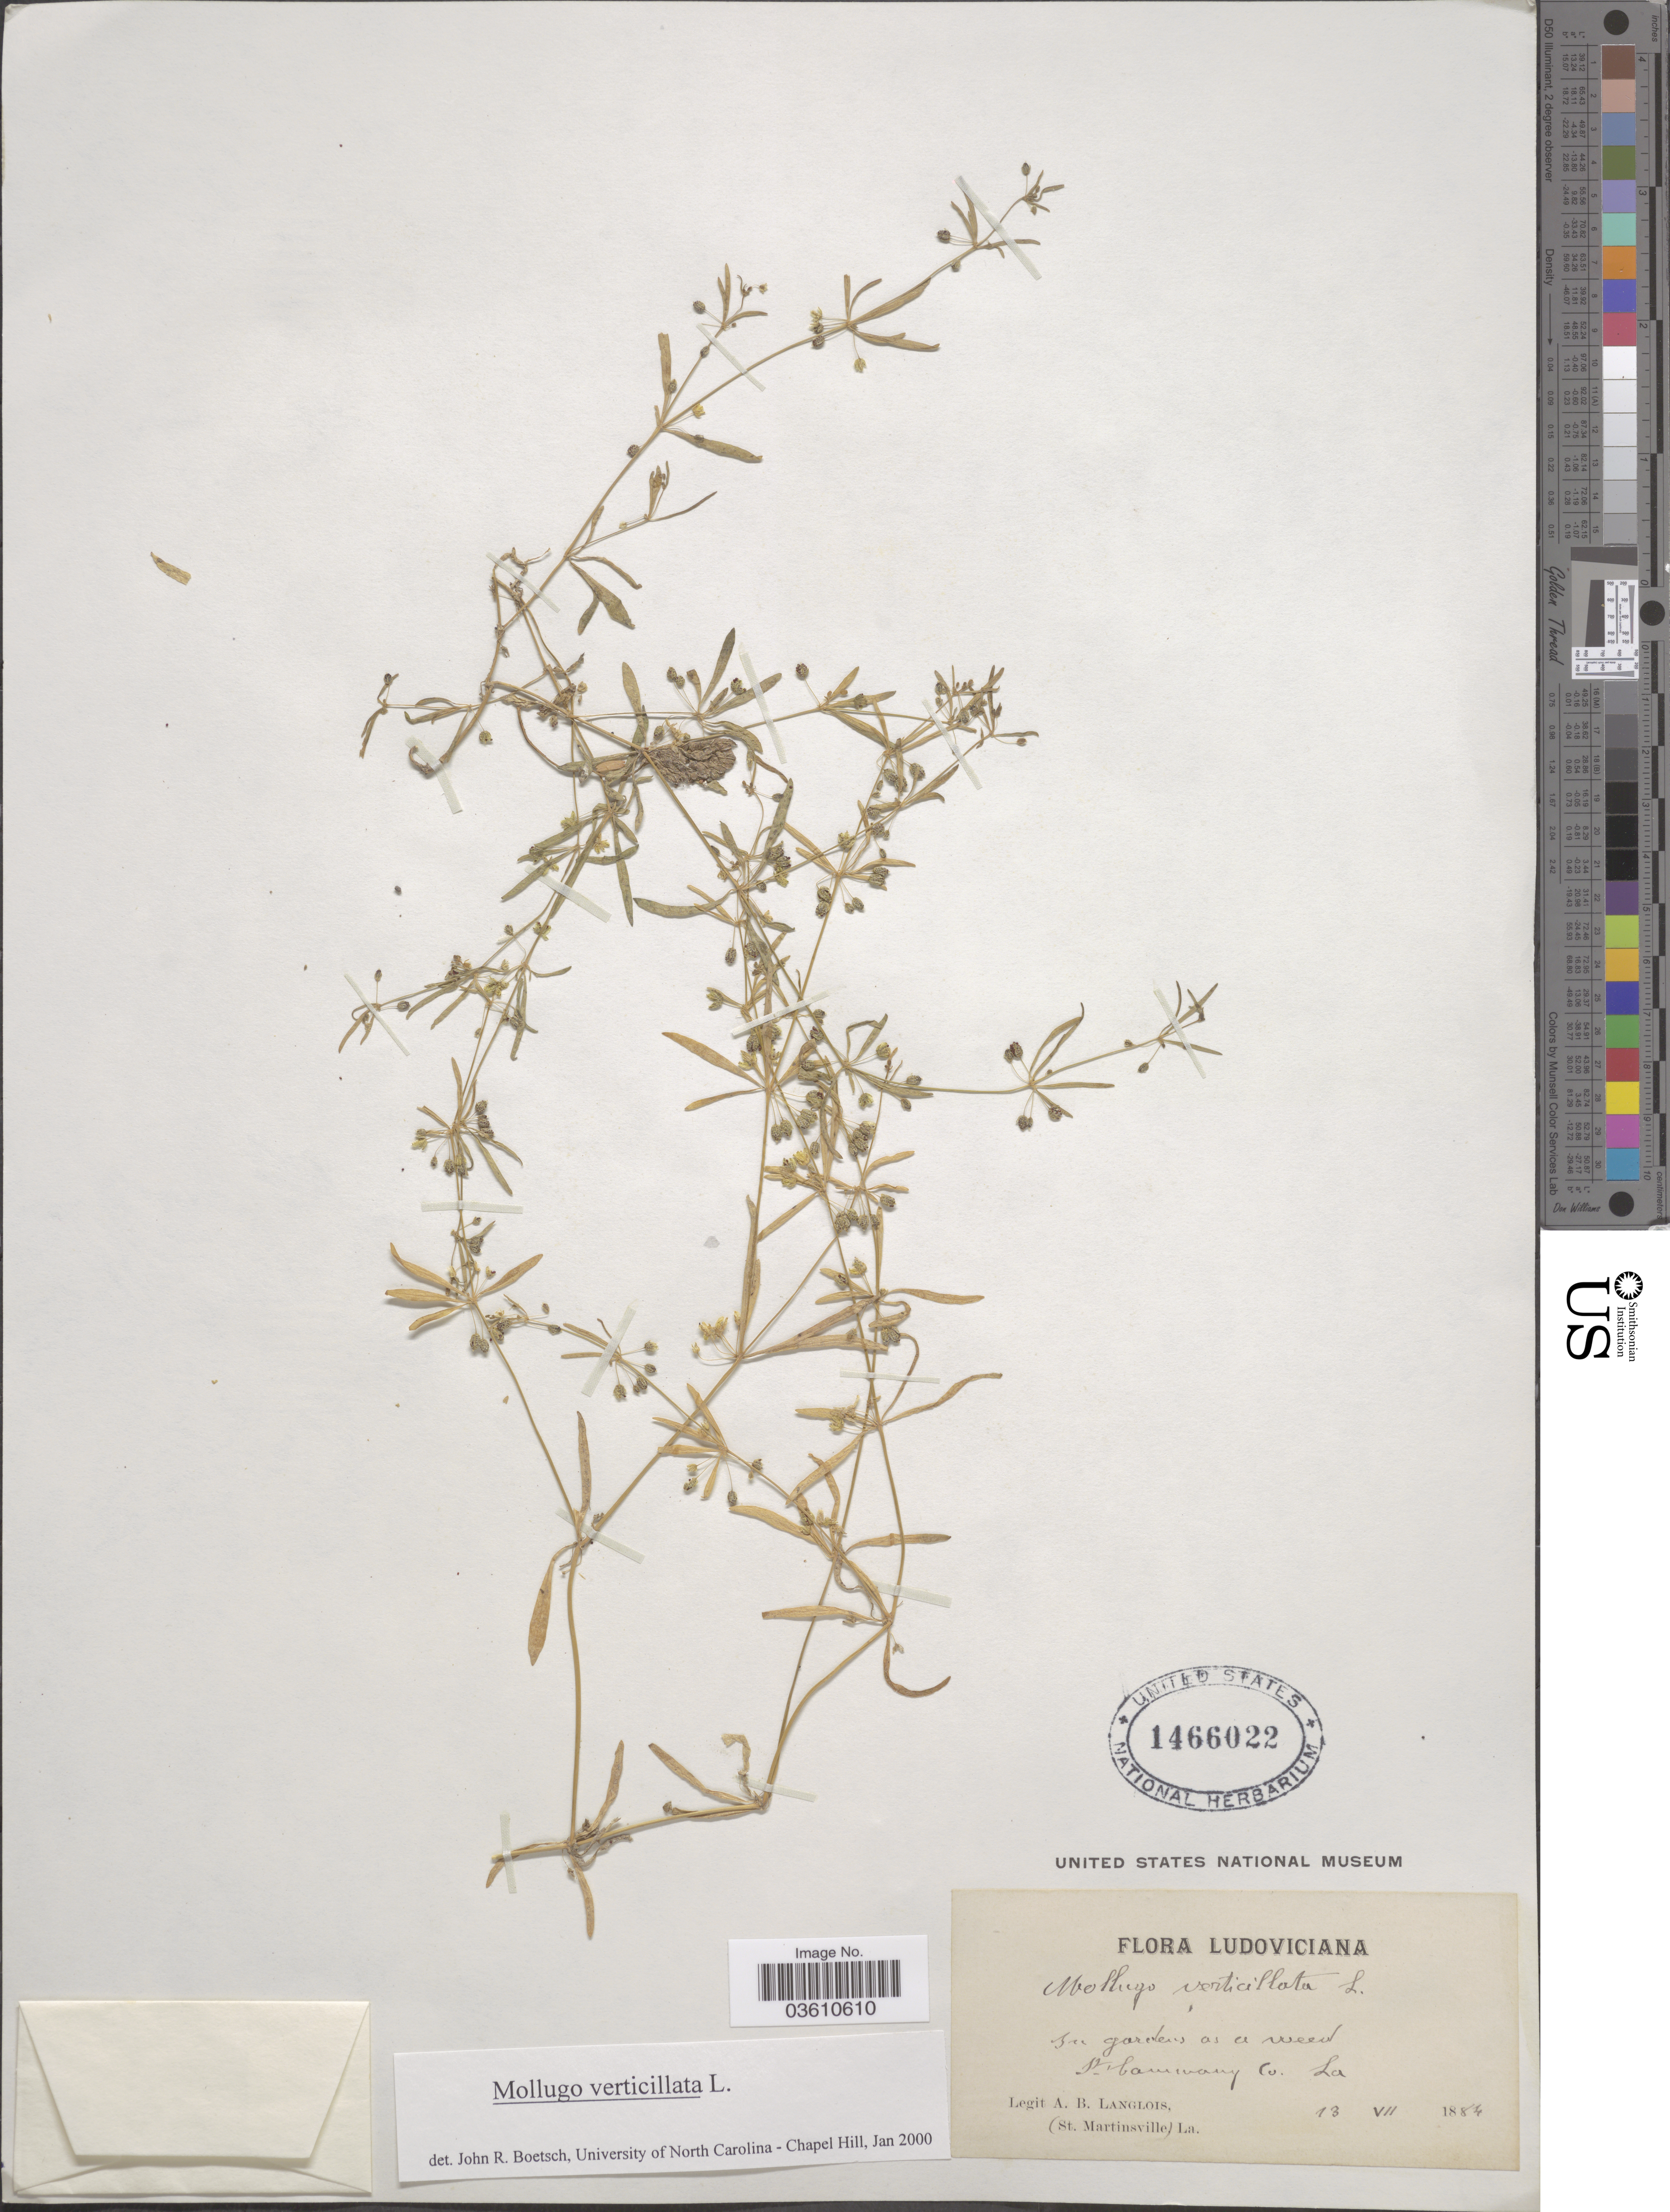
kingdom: Plantae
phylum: Tracheophyta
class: Magnoliopsida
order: Caryophyllales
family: Molluginaceae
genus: Mollugo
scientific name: Mollugo verticillata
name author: L.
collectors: A. Langlois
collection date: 1884-07-13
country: United States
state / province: Louisiana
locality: Ludoviciana. St Tammany Co.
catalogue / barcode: US 1466022